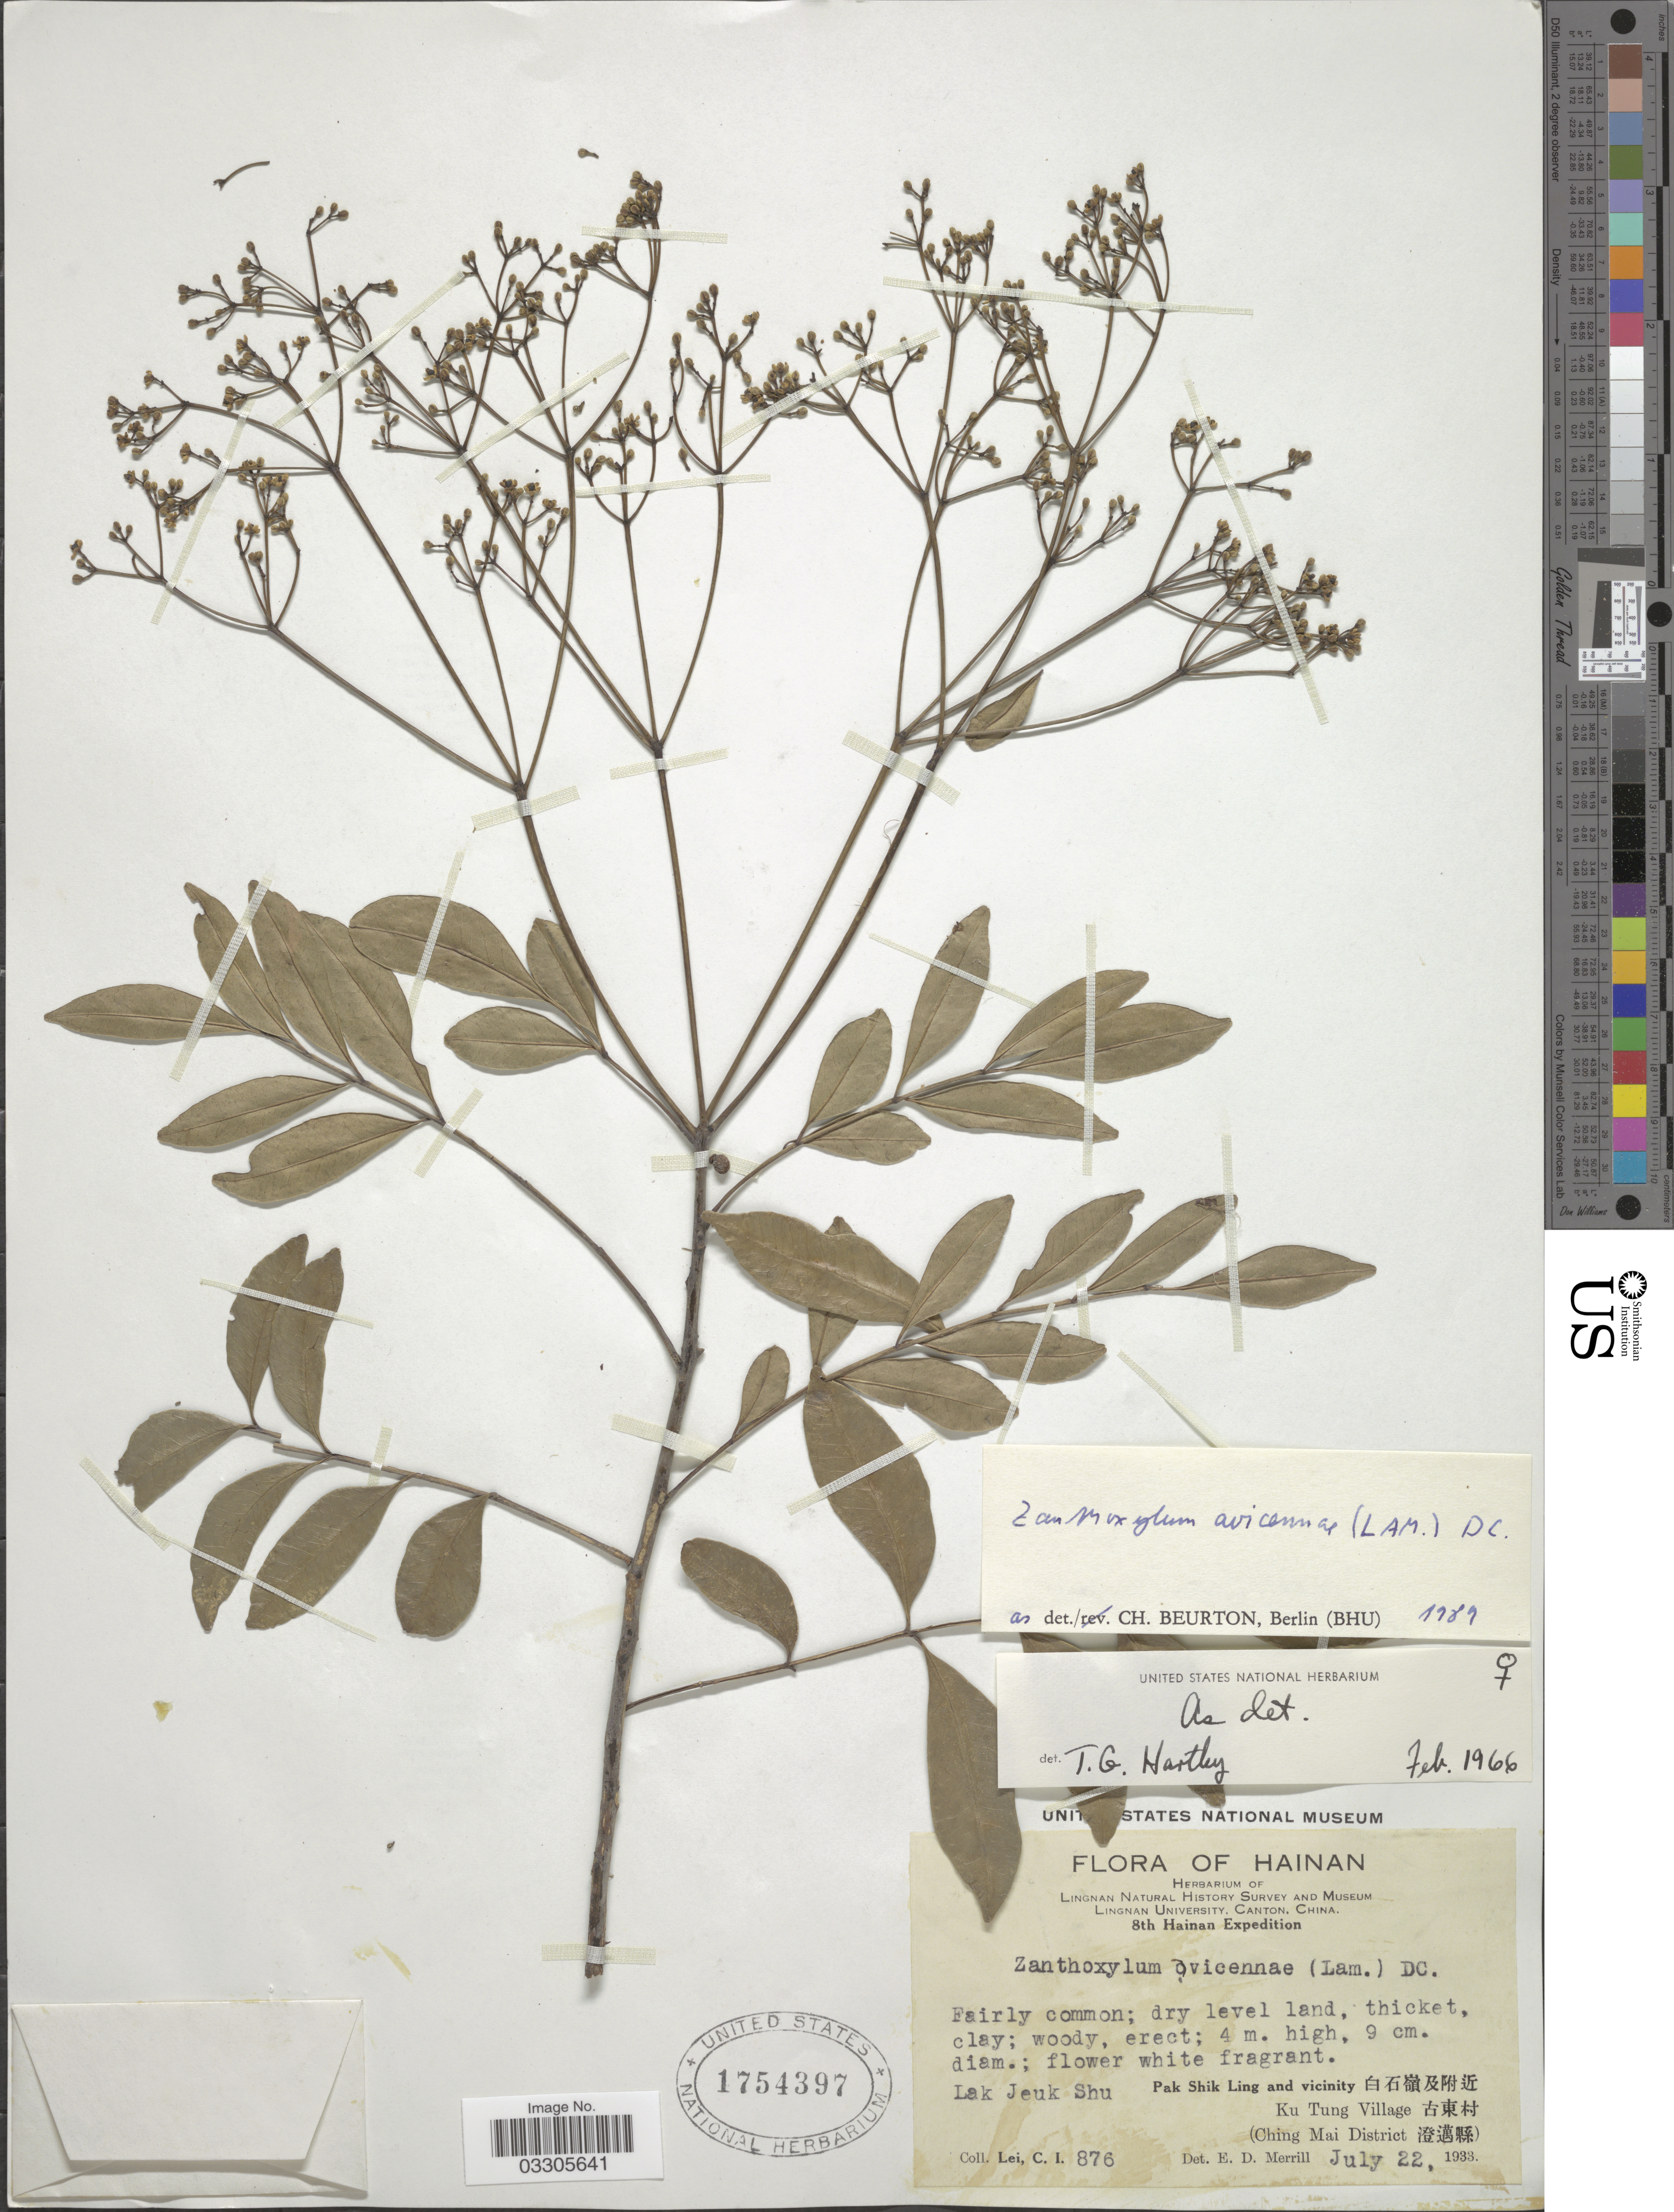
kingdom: Plantae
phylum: Tracheophyta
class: Magnoliopsida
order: Sapindales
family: Rutaceae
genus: Zanthoxylum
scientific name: Zanthoxylum avicennae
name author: (Lam.) DC.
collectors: C. I. Lei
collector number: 876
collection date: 1933-07-22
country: China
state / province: Hainan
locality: LakJukShu, Pak Shik Ling and vicinity, Ku Tung Village (Ching Mai District).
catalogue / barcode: US 1754397